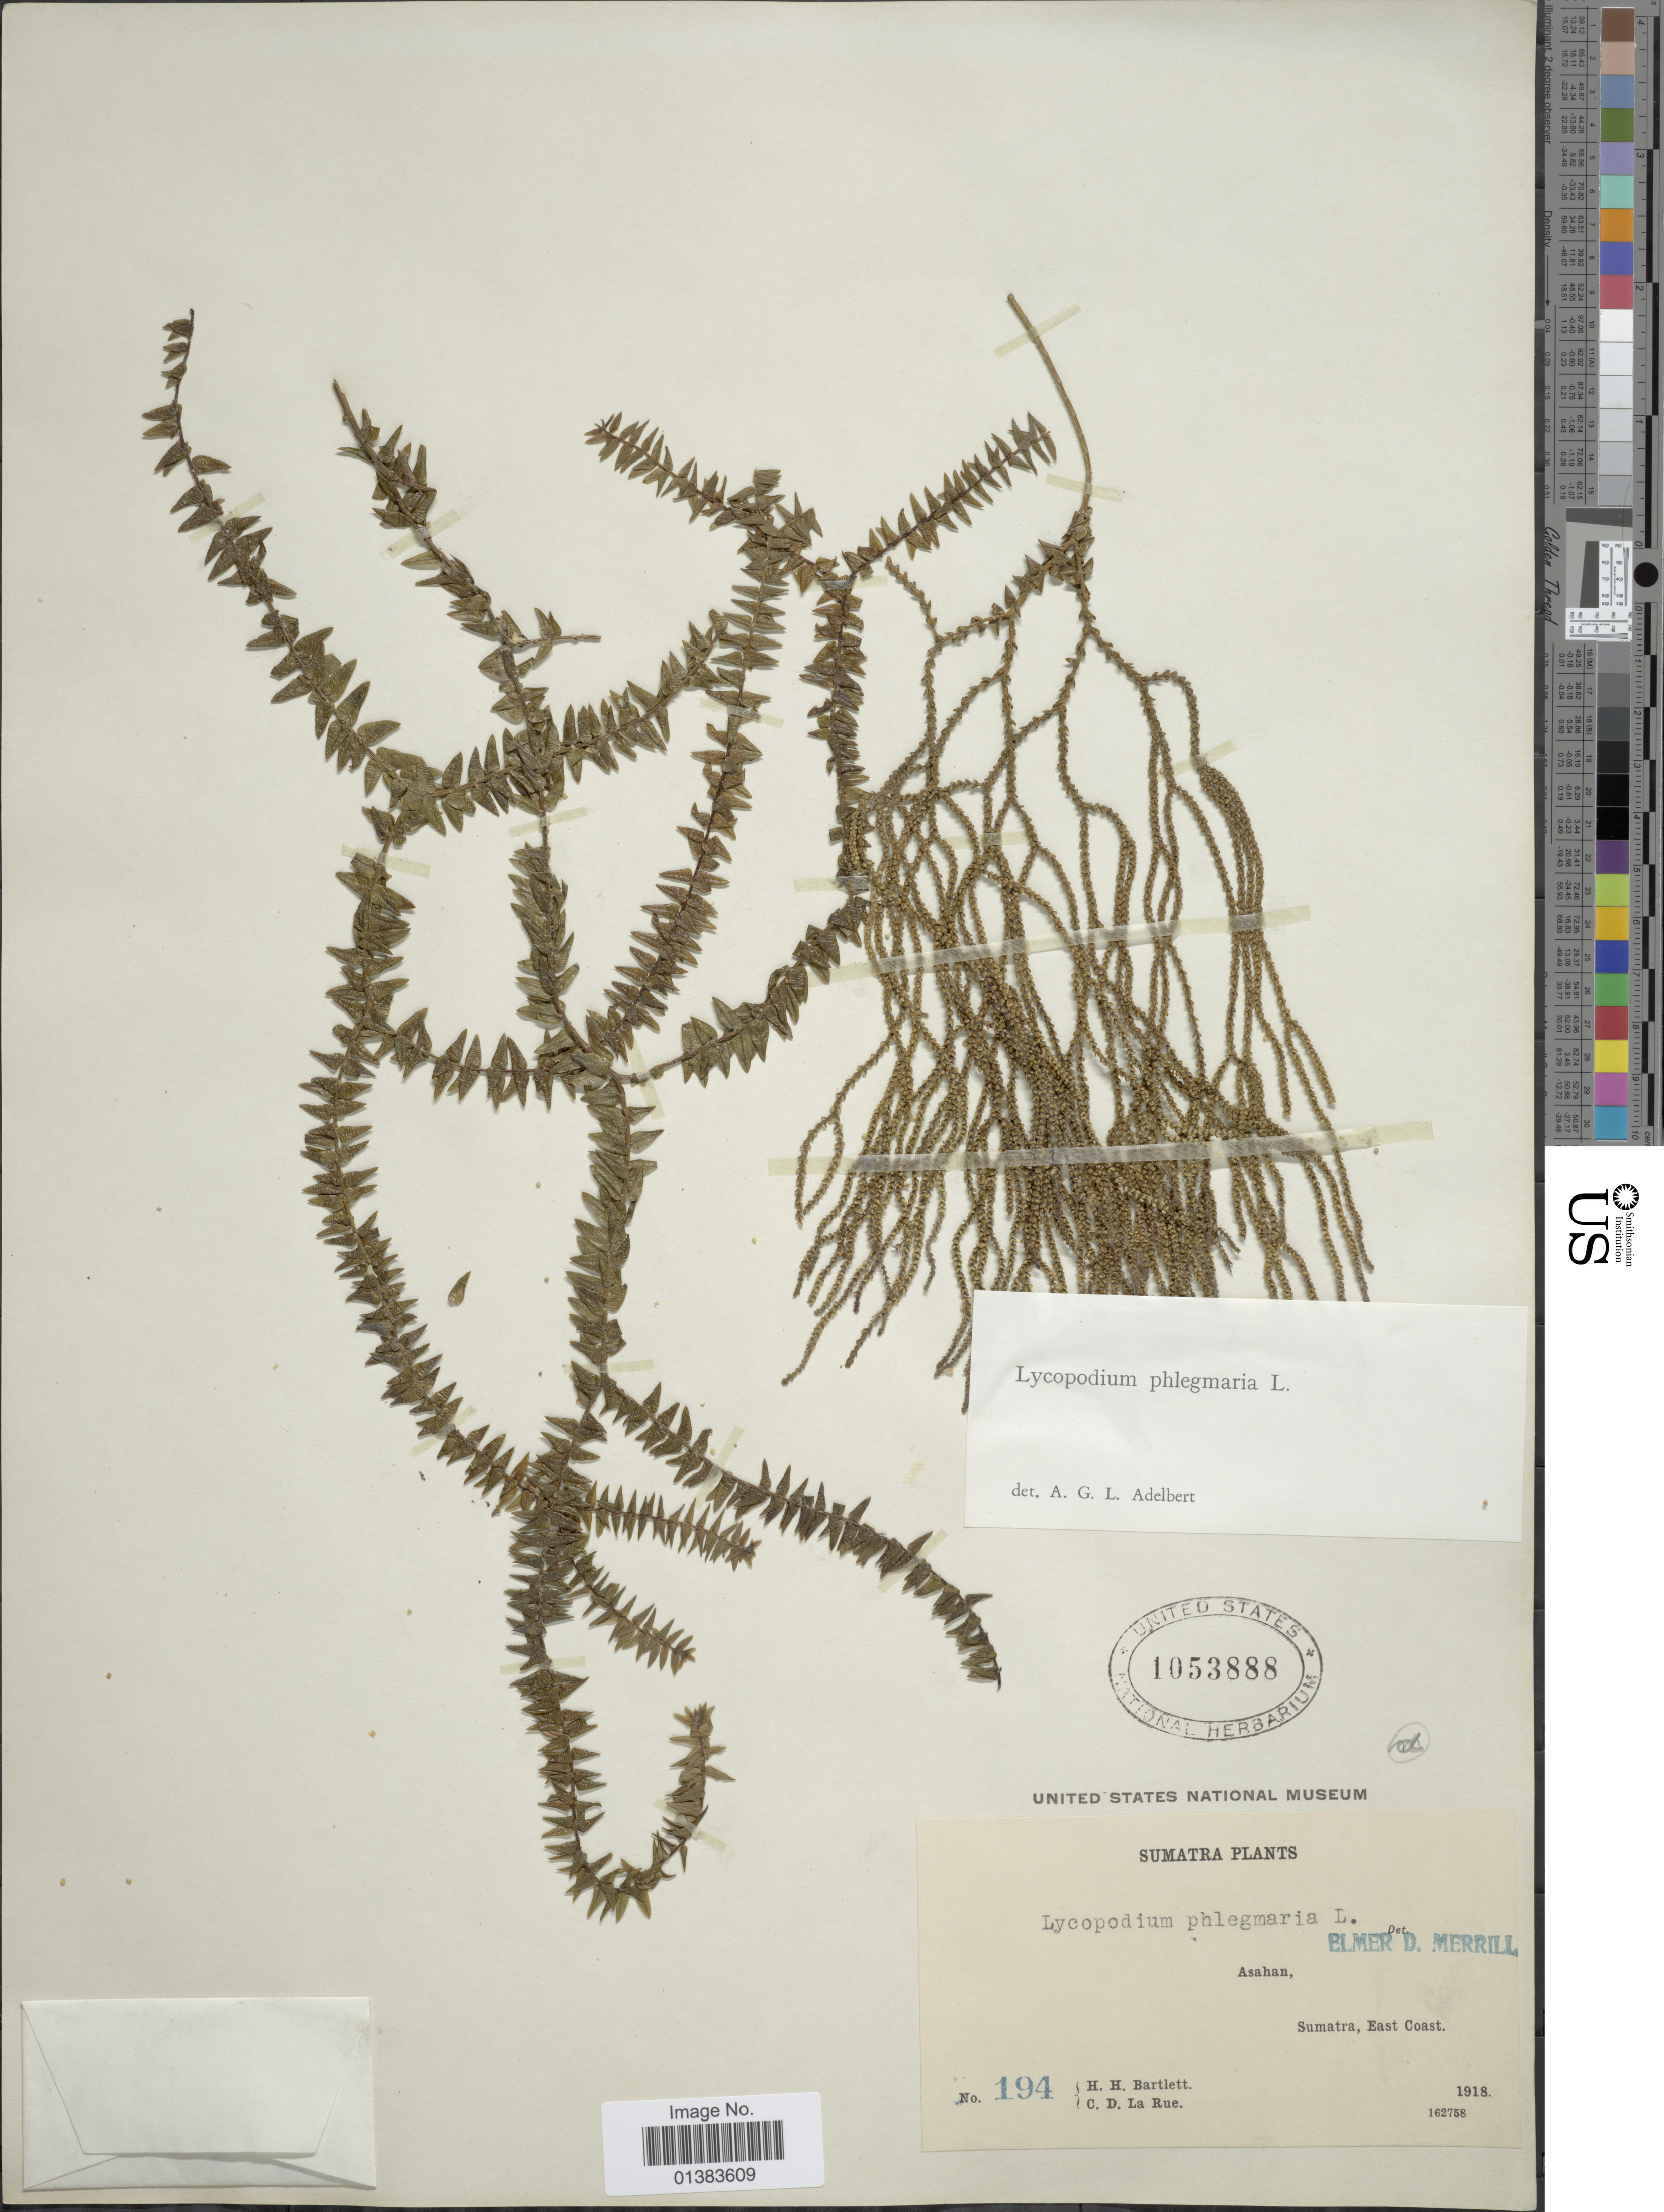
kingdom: Plantae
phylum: Tracheophyta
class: Lycopodiopsida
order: Lycopodiales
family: Lycopodiaceae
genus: Phlegmariurus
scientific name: Phlegmariurus phlegmaria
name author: (L.) Holub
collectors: H. H. Bartlett & C. La Rue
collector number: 194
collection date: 1918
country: Indonesia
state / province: Sumatra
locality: Asahan, Sumatra, East Coast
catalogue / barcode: US 1053888